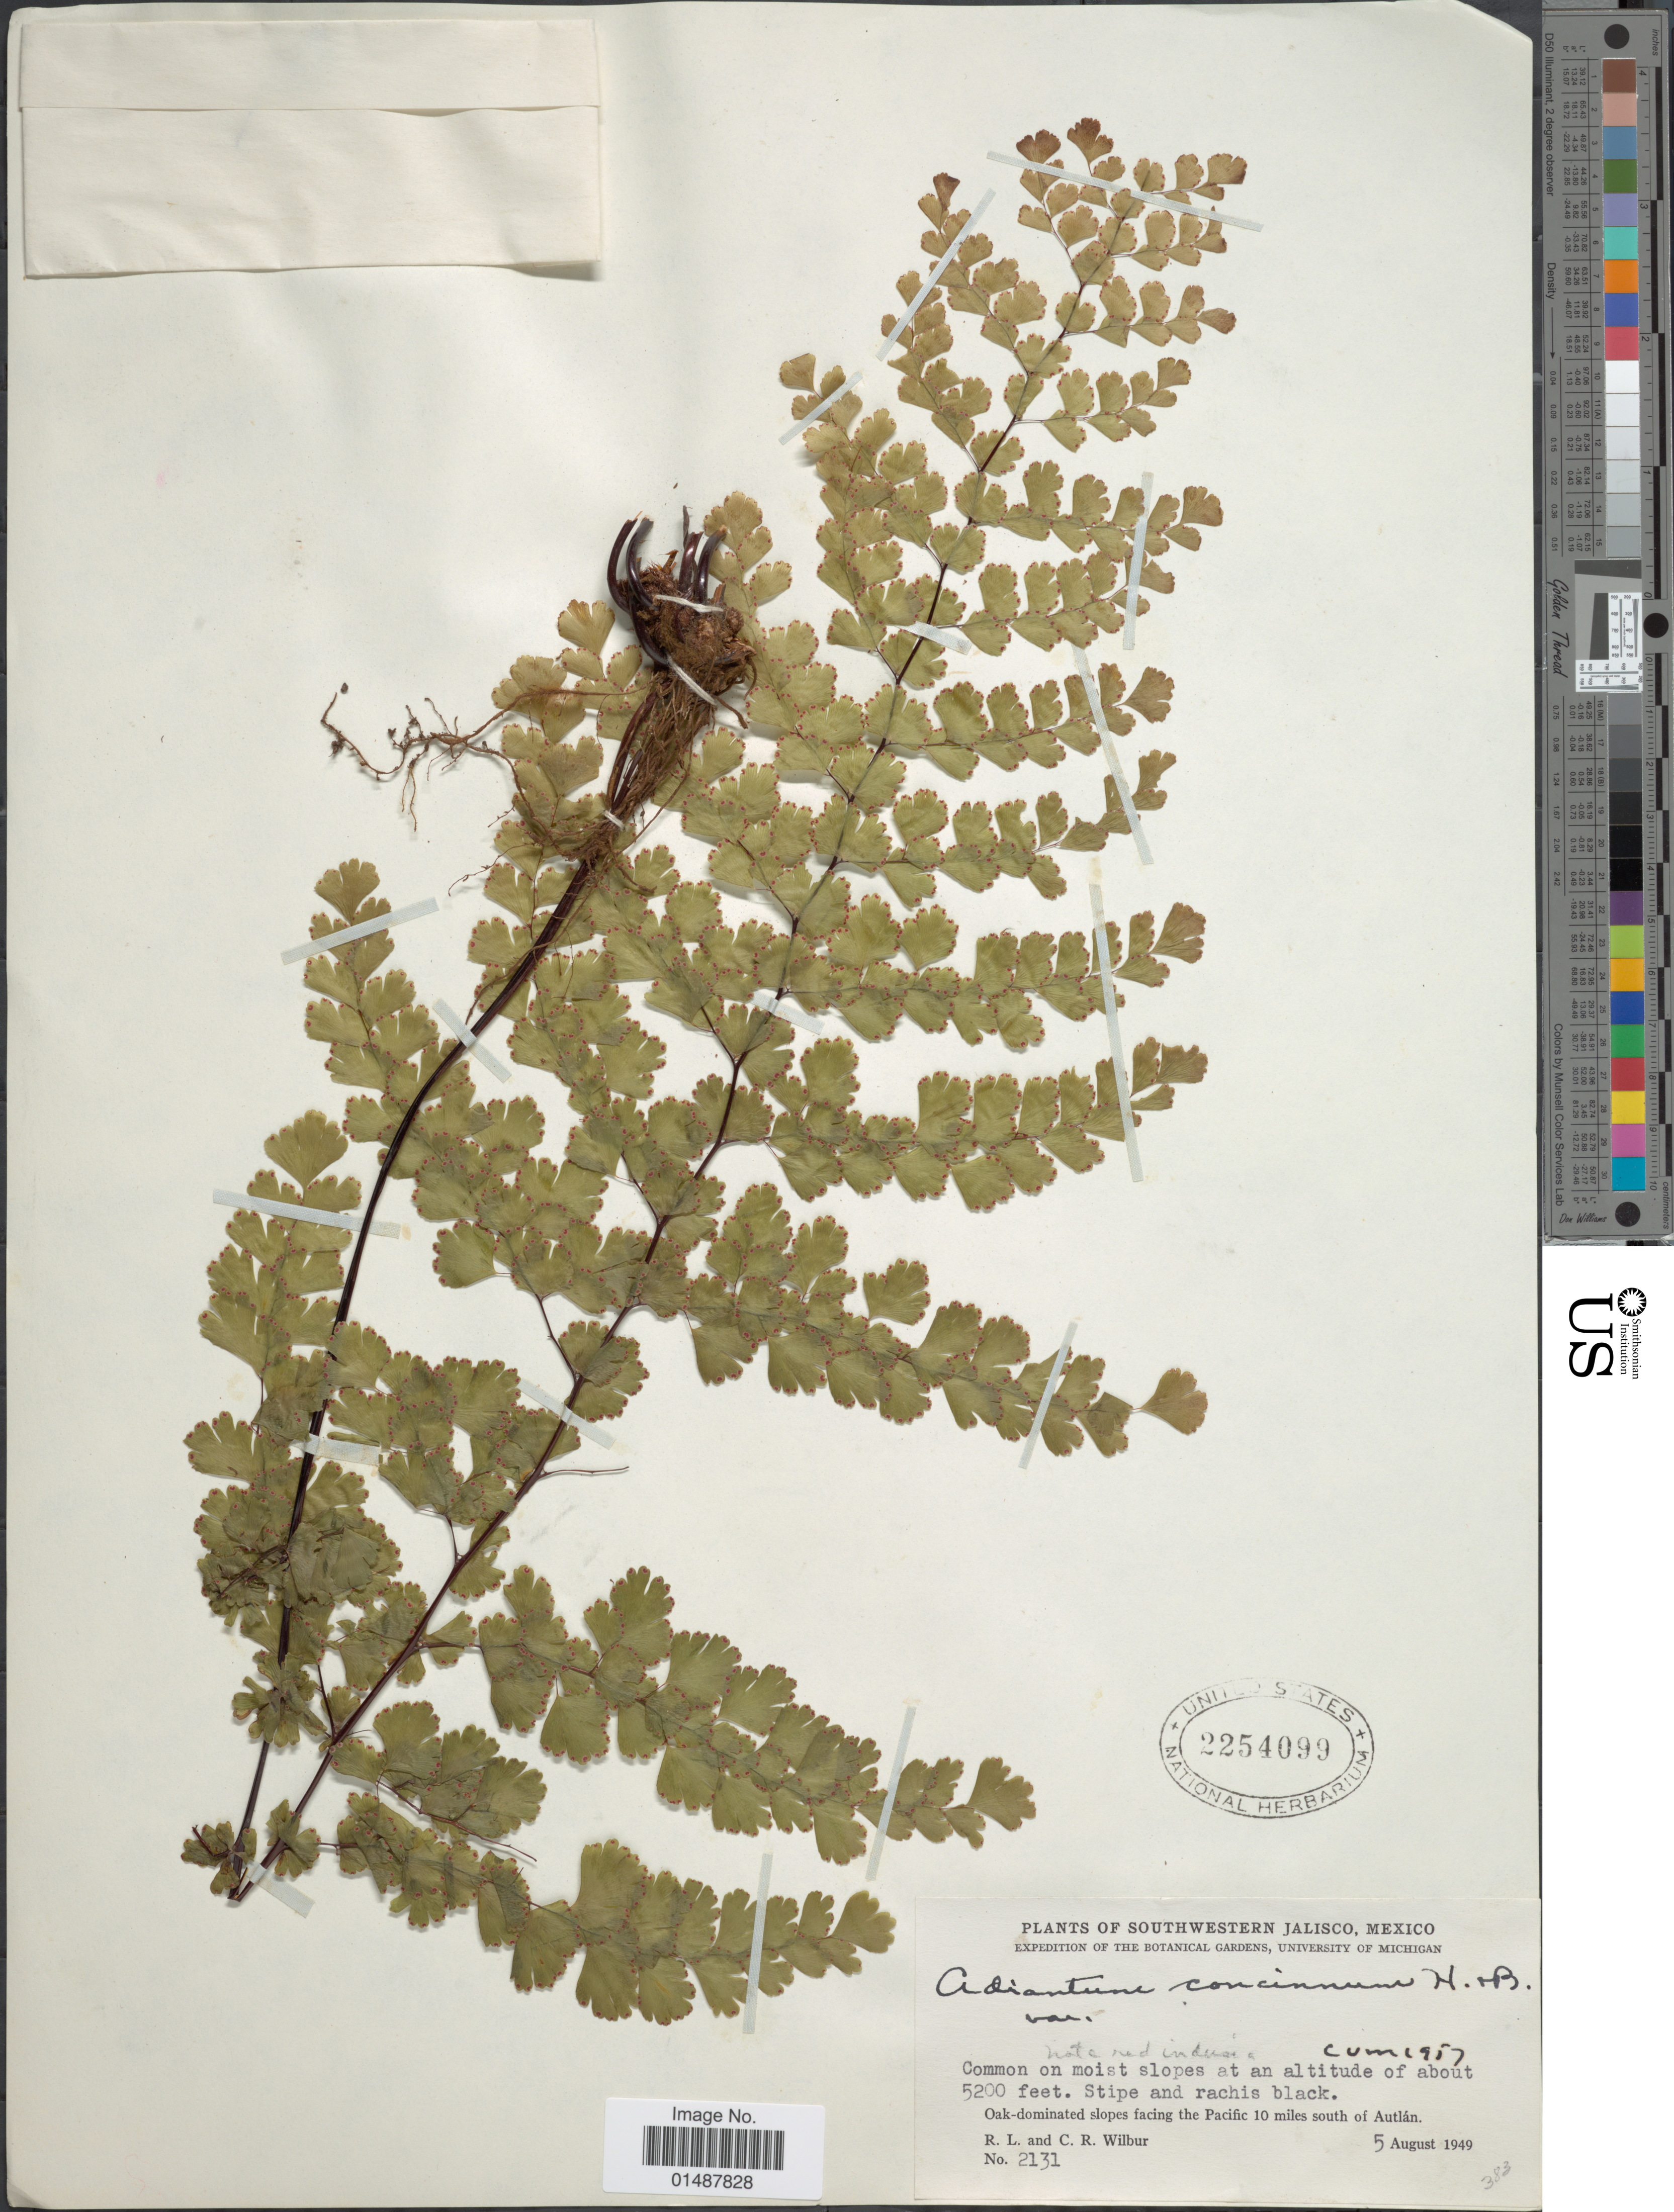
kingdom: Plantae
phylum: Tracheophyta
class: Polypodiopsida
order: Polypodiales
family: Pteridaceae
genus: Adiantum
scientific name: Adiantum concinnum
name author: Humb. & Bonpl. ex Willd.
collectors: R. L. Wilbur & C. Wilbur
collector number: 2131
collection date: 1949-08-05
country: Mexico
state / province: Jalisco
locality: Jalisco, Mexico, Oak-dominated slopes facing the Pacific 10 miles south of Autlan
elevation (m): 1585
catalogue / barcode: US 2254099